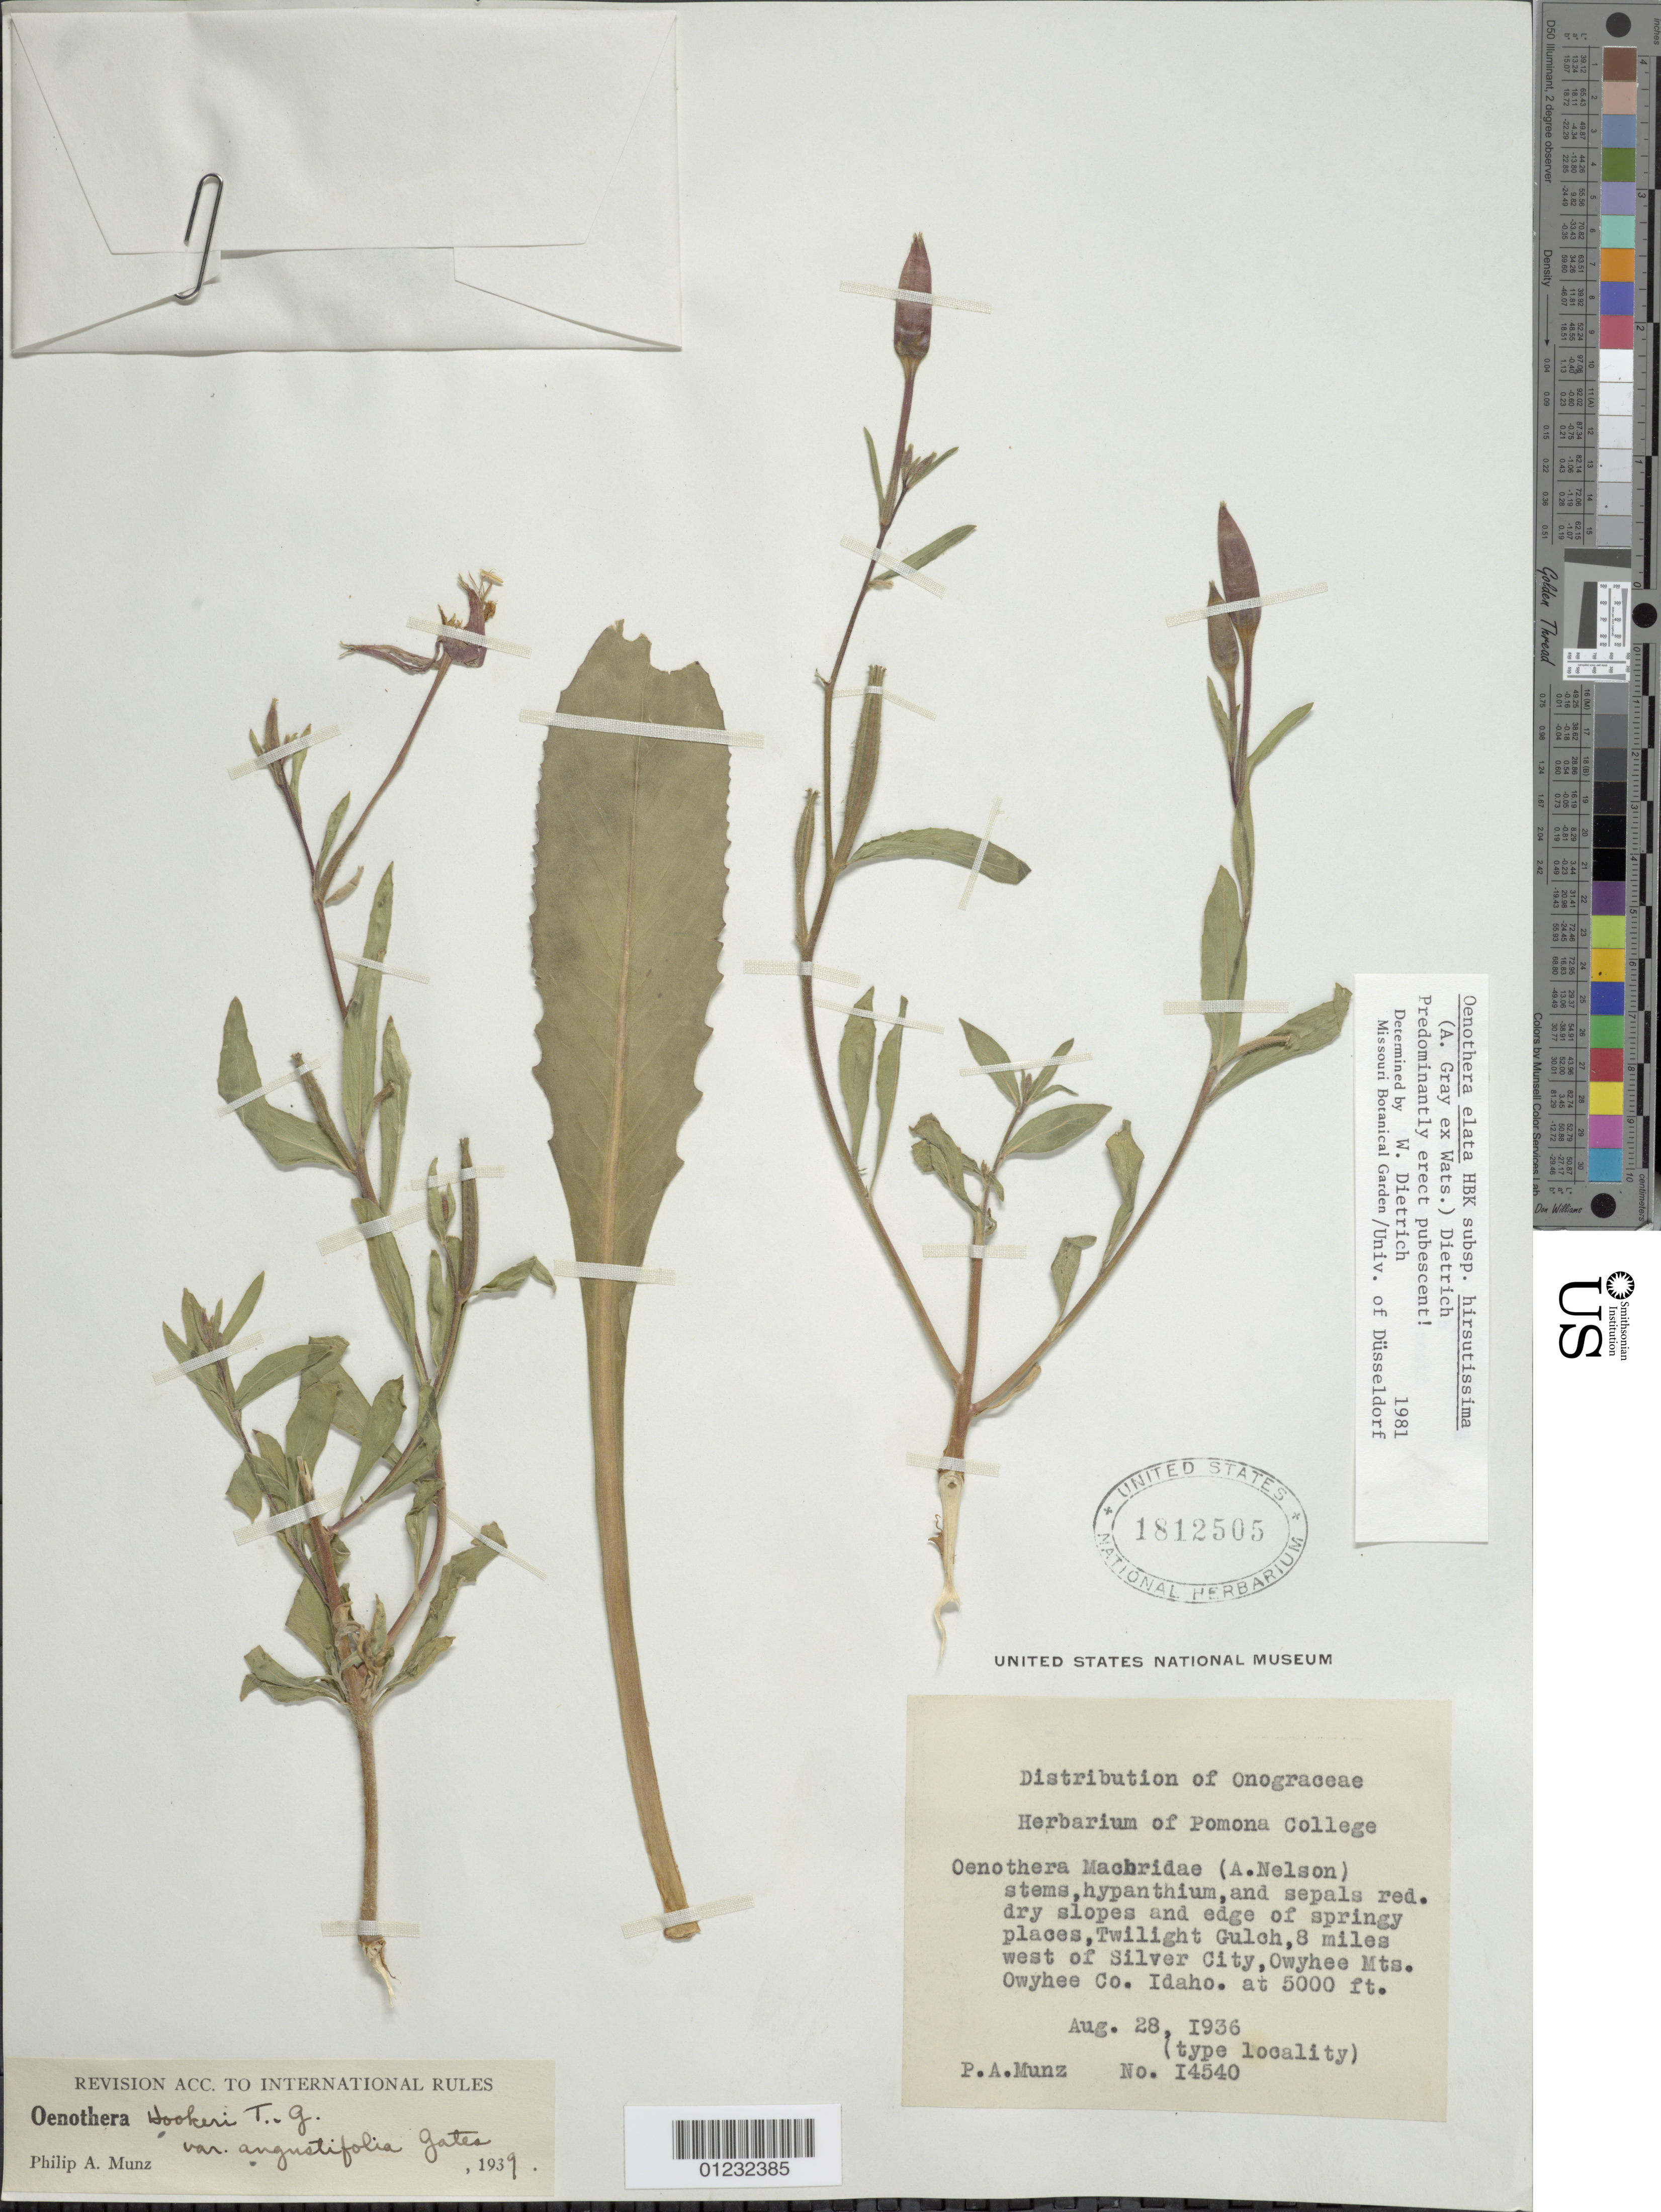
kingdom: Plantae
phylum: Tracheophyta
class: Magnoliopsida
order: Myrtales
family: Onagraceae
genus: Oenothera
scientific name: Oenothera elata subsp. hirsutissima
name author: (A. Gray ex S. Watson) W. Dietr.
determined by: Dietrich, W.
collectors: P. A. Munz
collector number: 14540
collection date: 1936-08-28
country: United States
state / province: Idaho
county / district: Owyhee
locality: Twilight gulch, 8 miles west of Silver City, Owyhee Mts.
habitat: Dry slopes and edge of springyplaces..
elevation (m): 1524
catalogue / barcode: US 1812505